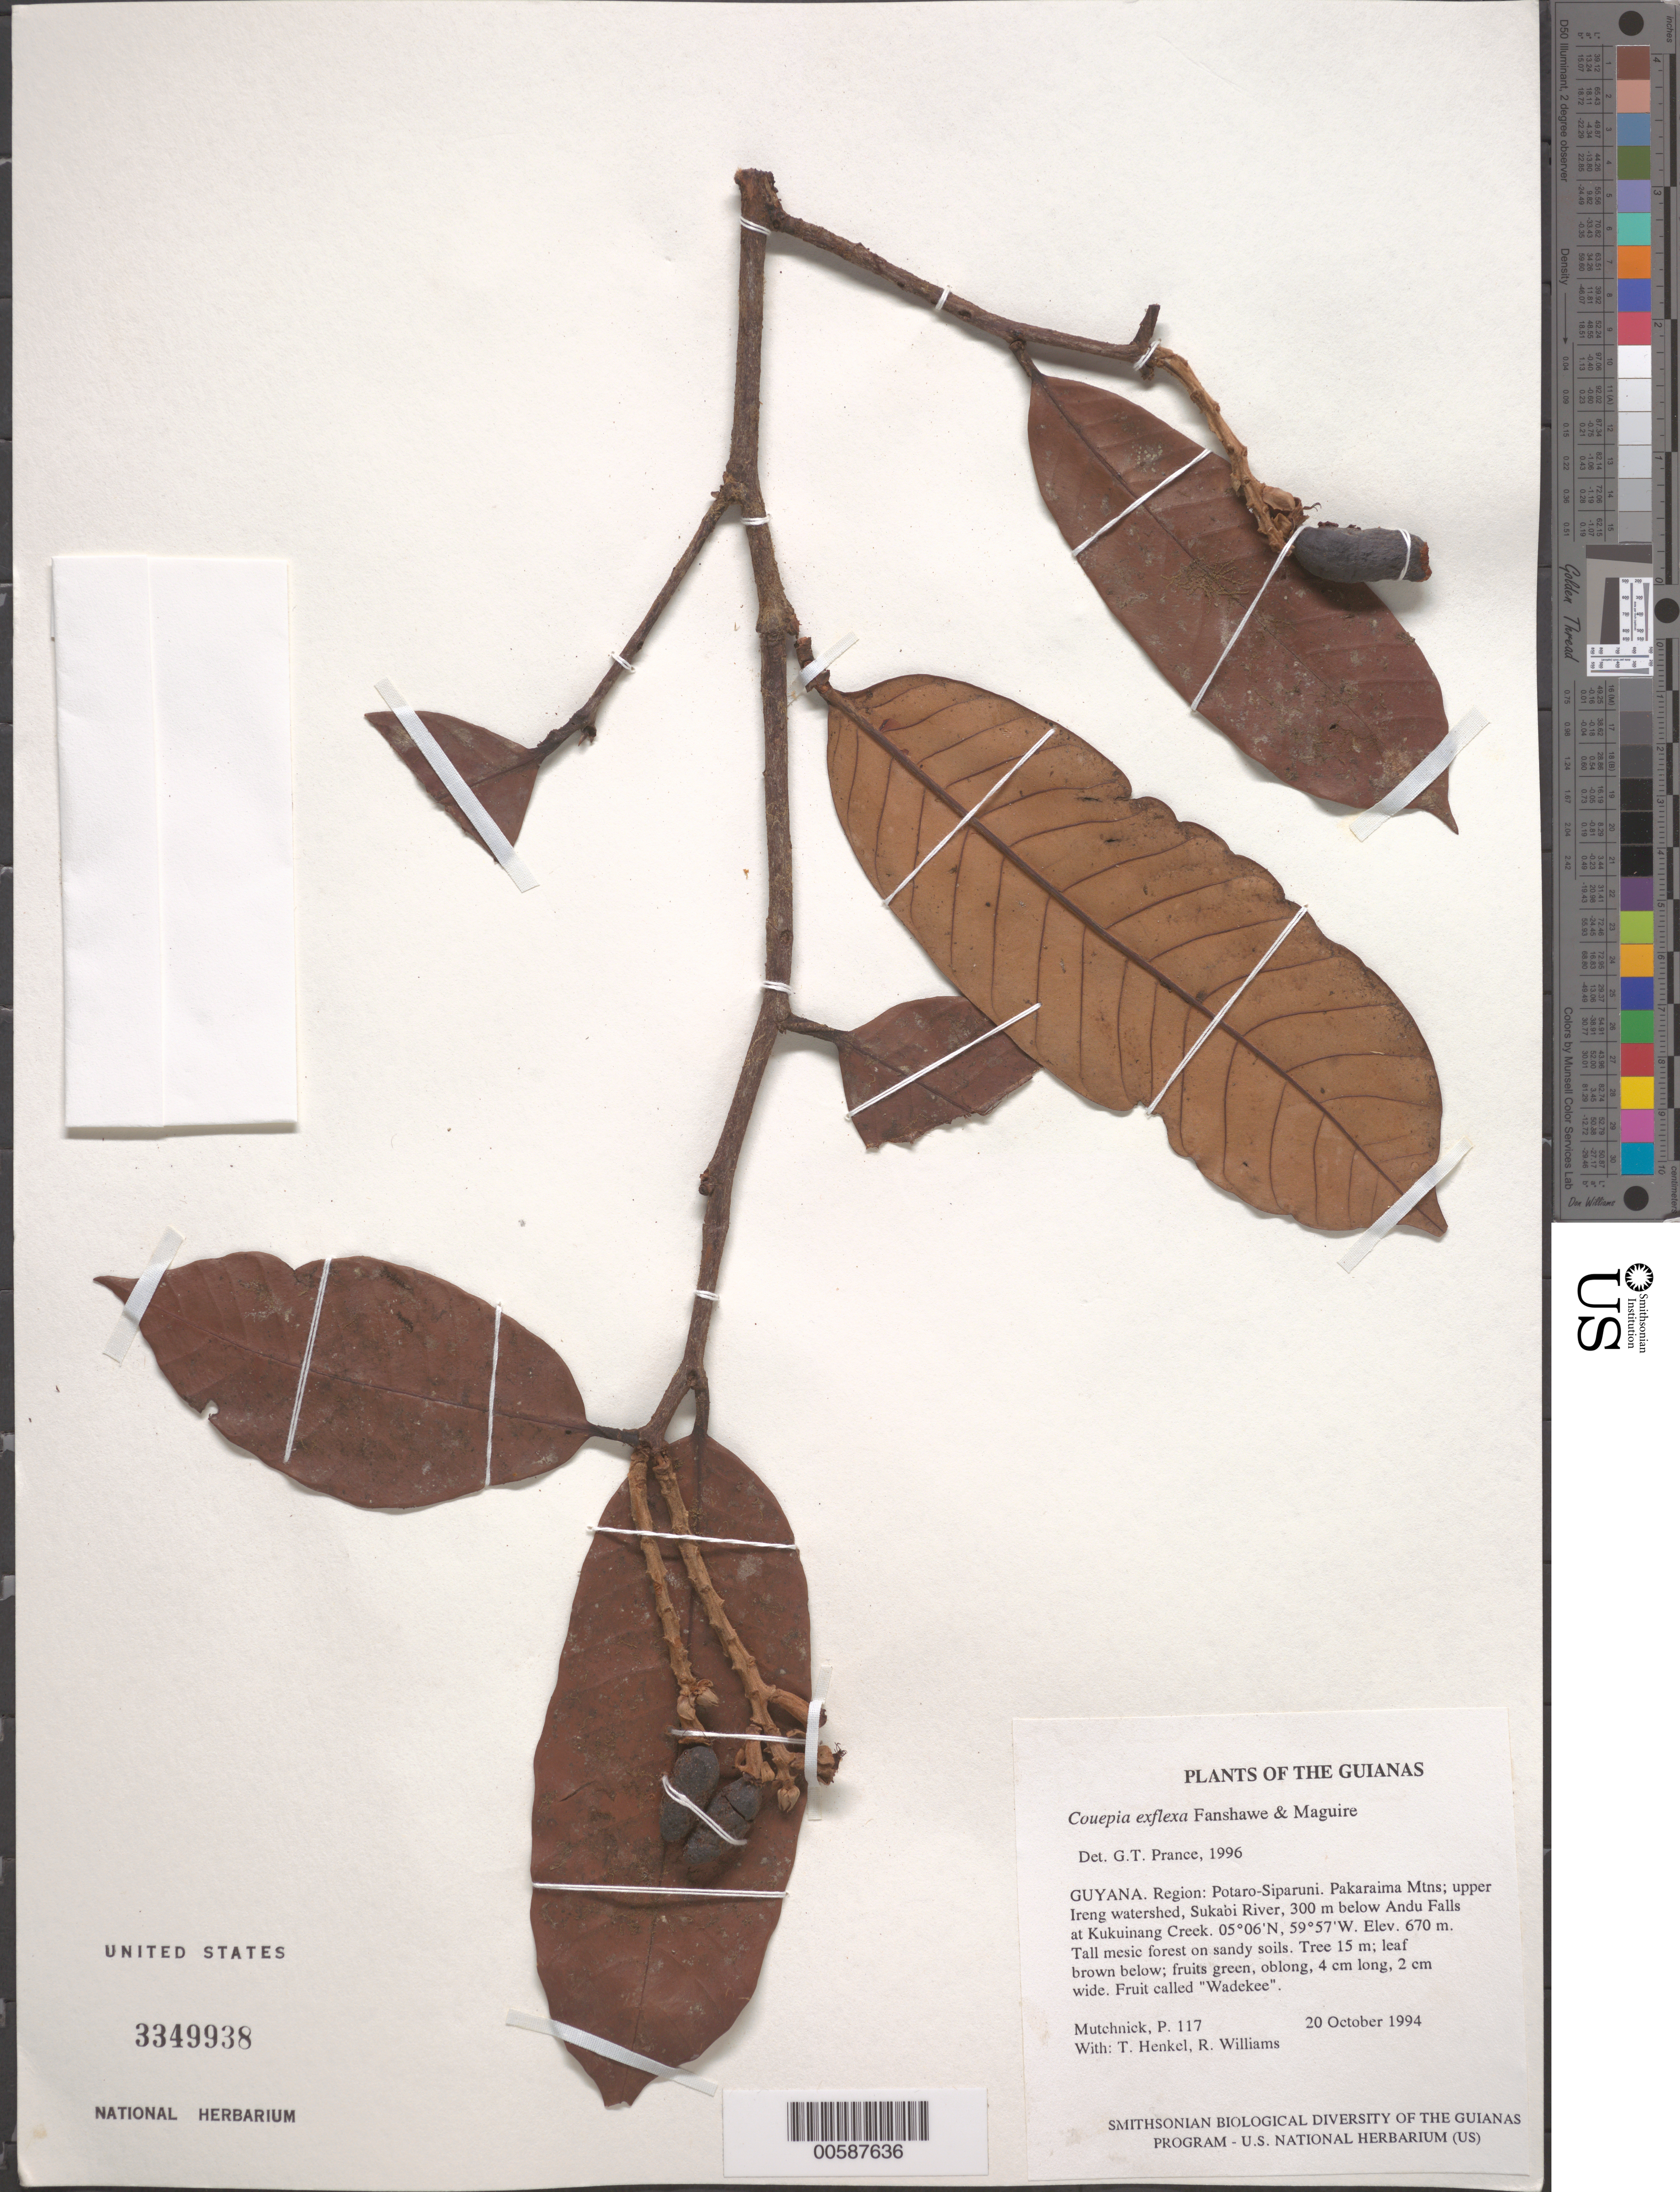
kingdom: Plantae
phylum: Tracheophyta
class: Magnoliopsida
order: Malpighiales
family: Chrysobalanaceae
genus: Couepia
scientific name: Couepia exflexa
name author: Fanshawe & Maguire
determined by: Prance, G. T.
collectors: P. Mutchnick, T. Henkel & R. Williams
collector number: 117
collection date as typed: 20 October 1994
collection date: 1994-10-20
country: Guyana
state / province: Potaro-Siparuni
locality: Pakaraima Mtns; upper Ireng watershed, Sukabi River, 300 m below Andu Falls at Kukuinang Creek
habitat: Tall mesic forest on sandy soils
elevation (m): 670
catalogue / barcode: US 3349938